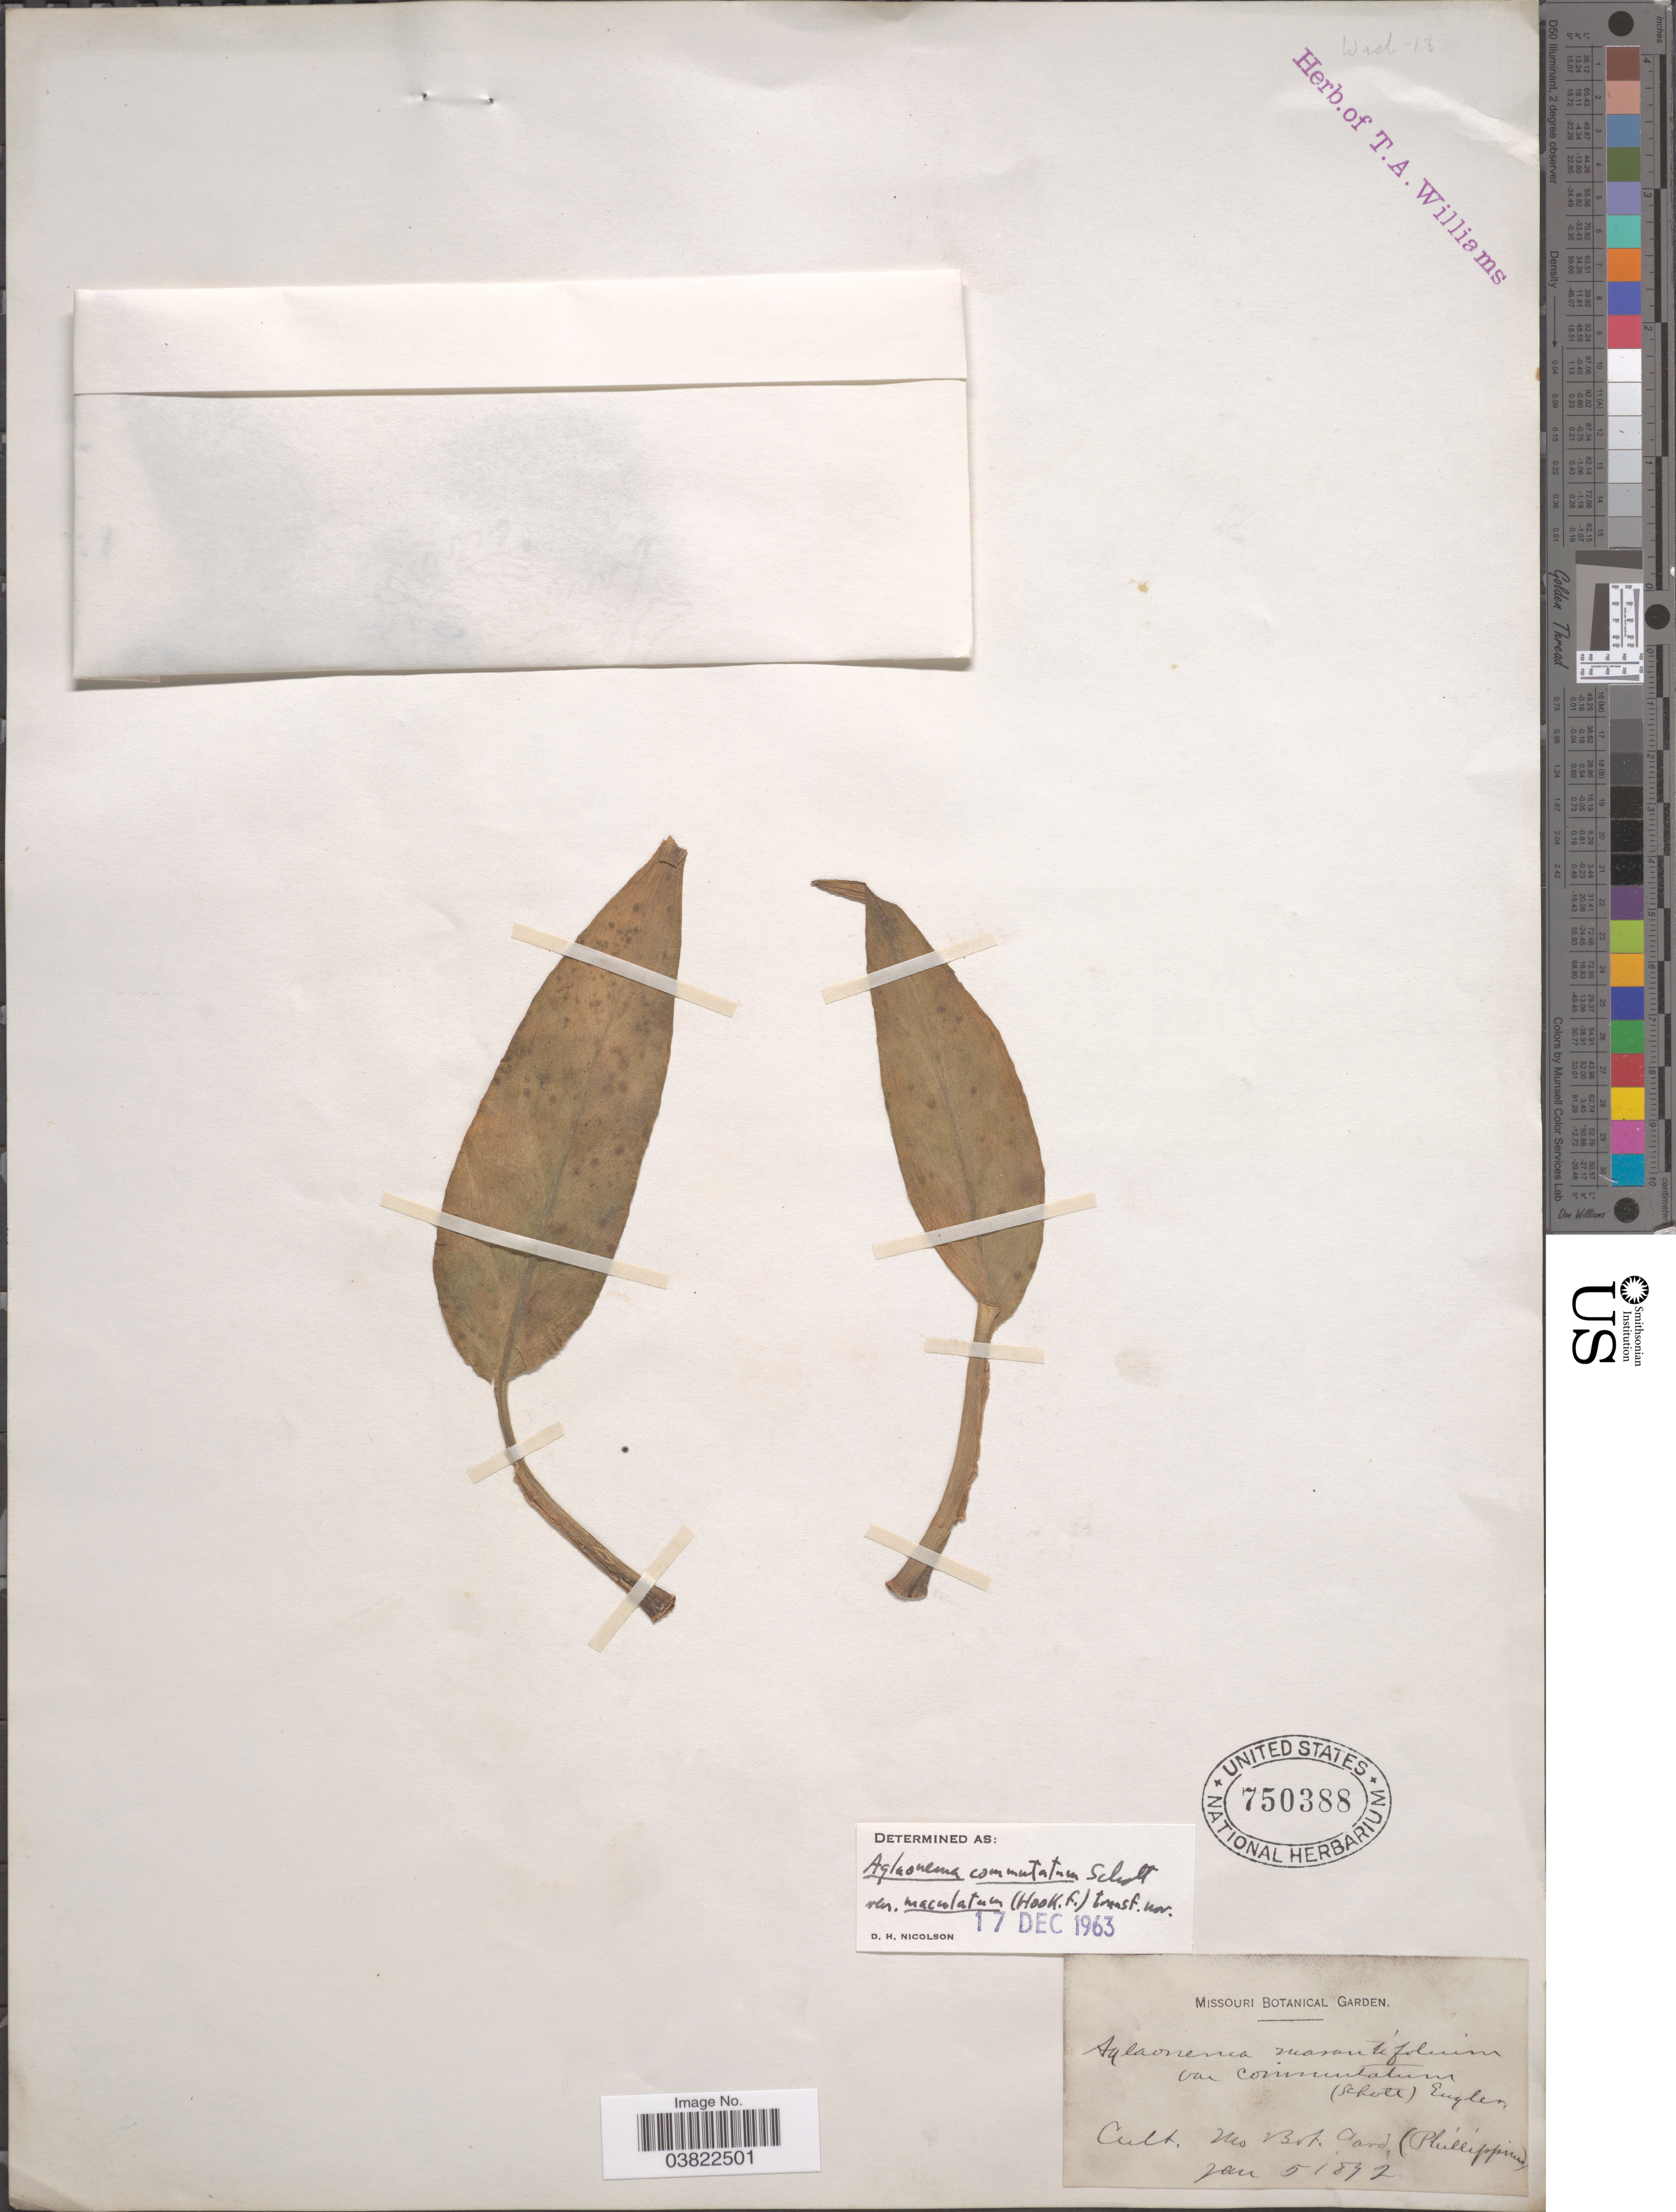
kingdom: Plantae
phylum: Tracheophyta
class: Liliopsida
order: Alismatales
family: Araceae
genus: Aglaonema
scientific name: Aglaonema commutatum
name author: Schott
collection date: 1842-01-05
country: United States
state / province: Missouri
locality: Cult. Mo Bot. Gard. (Phillippinus).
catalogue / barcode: US 750388